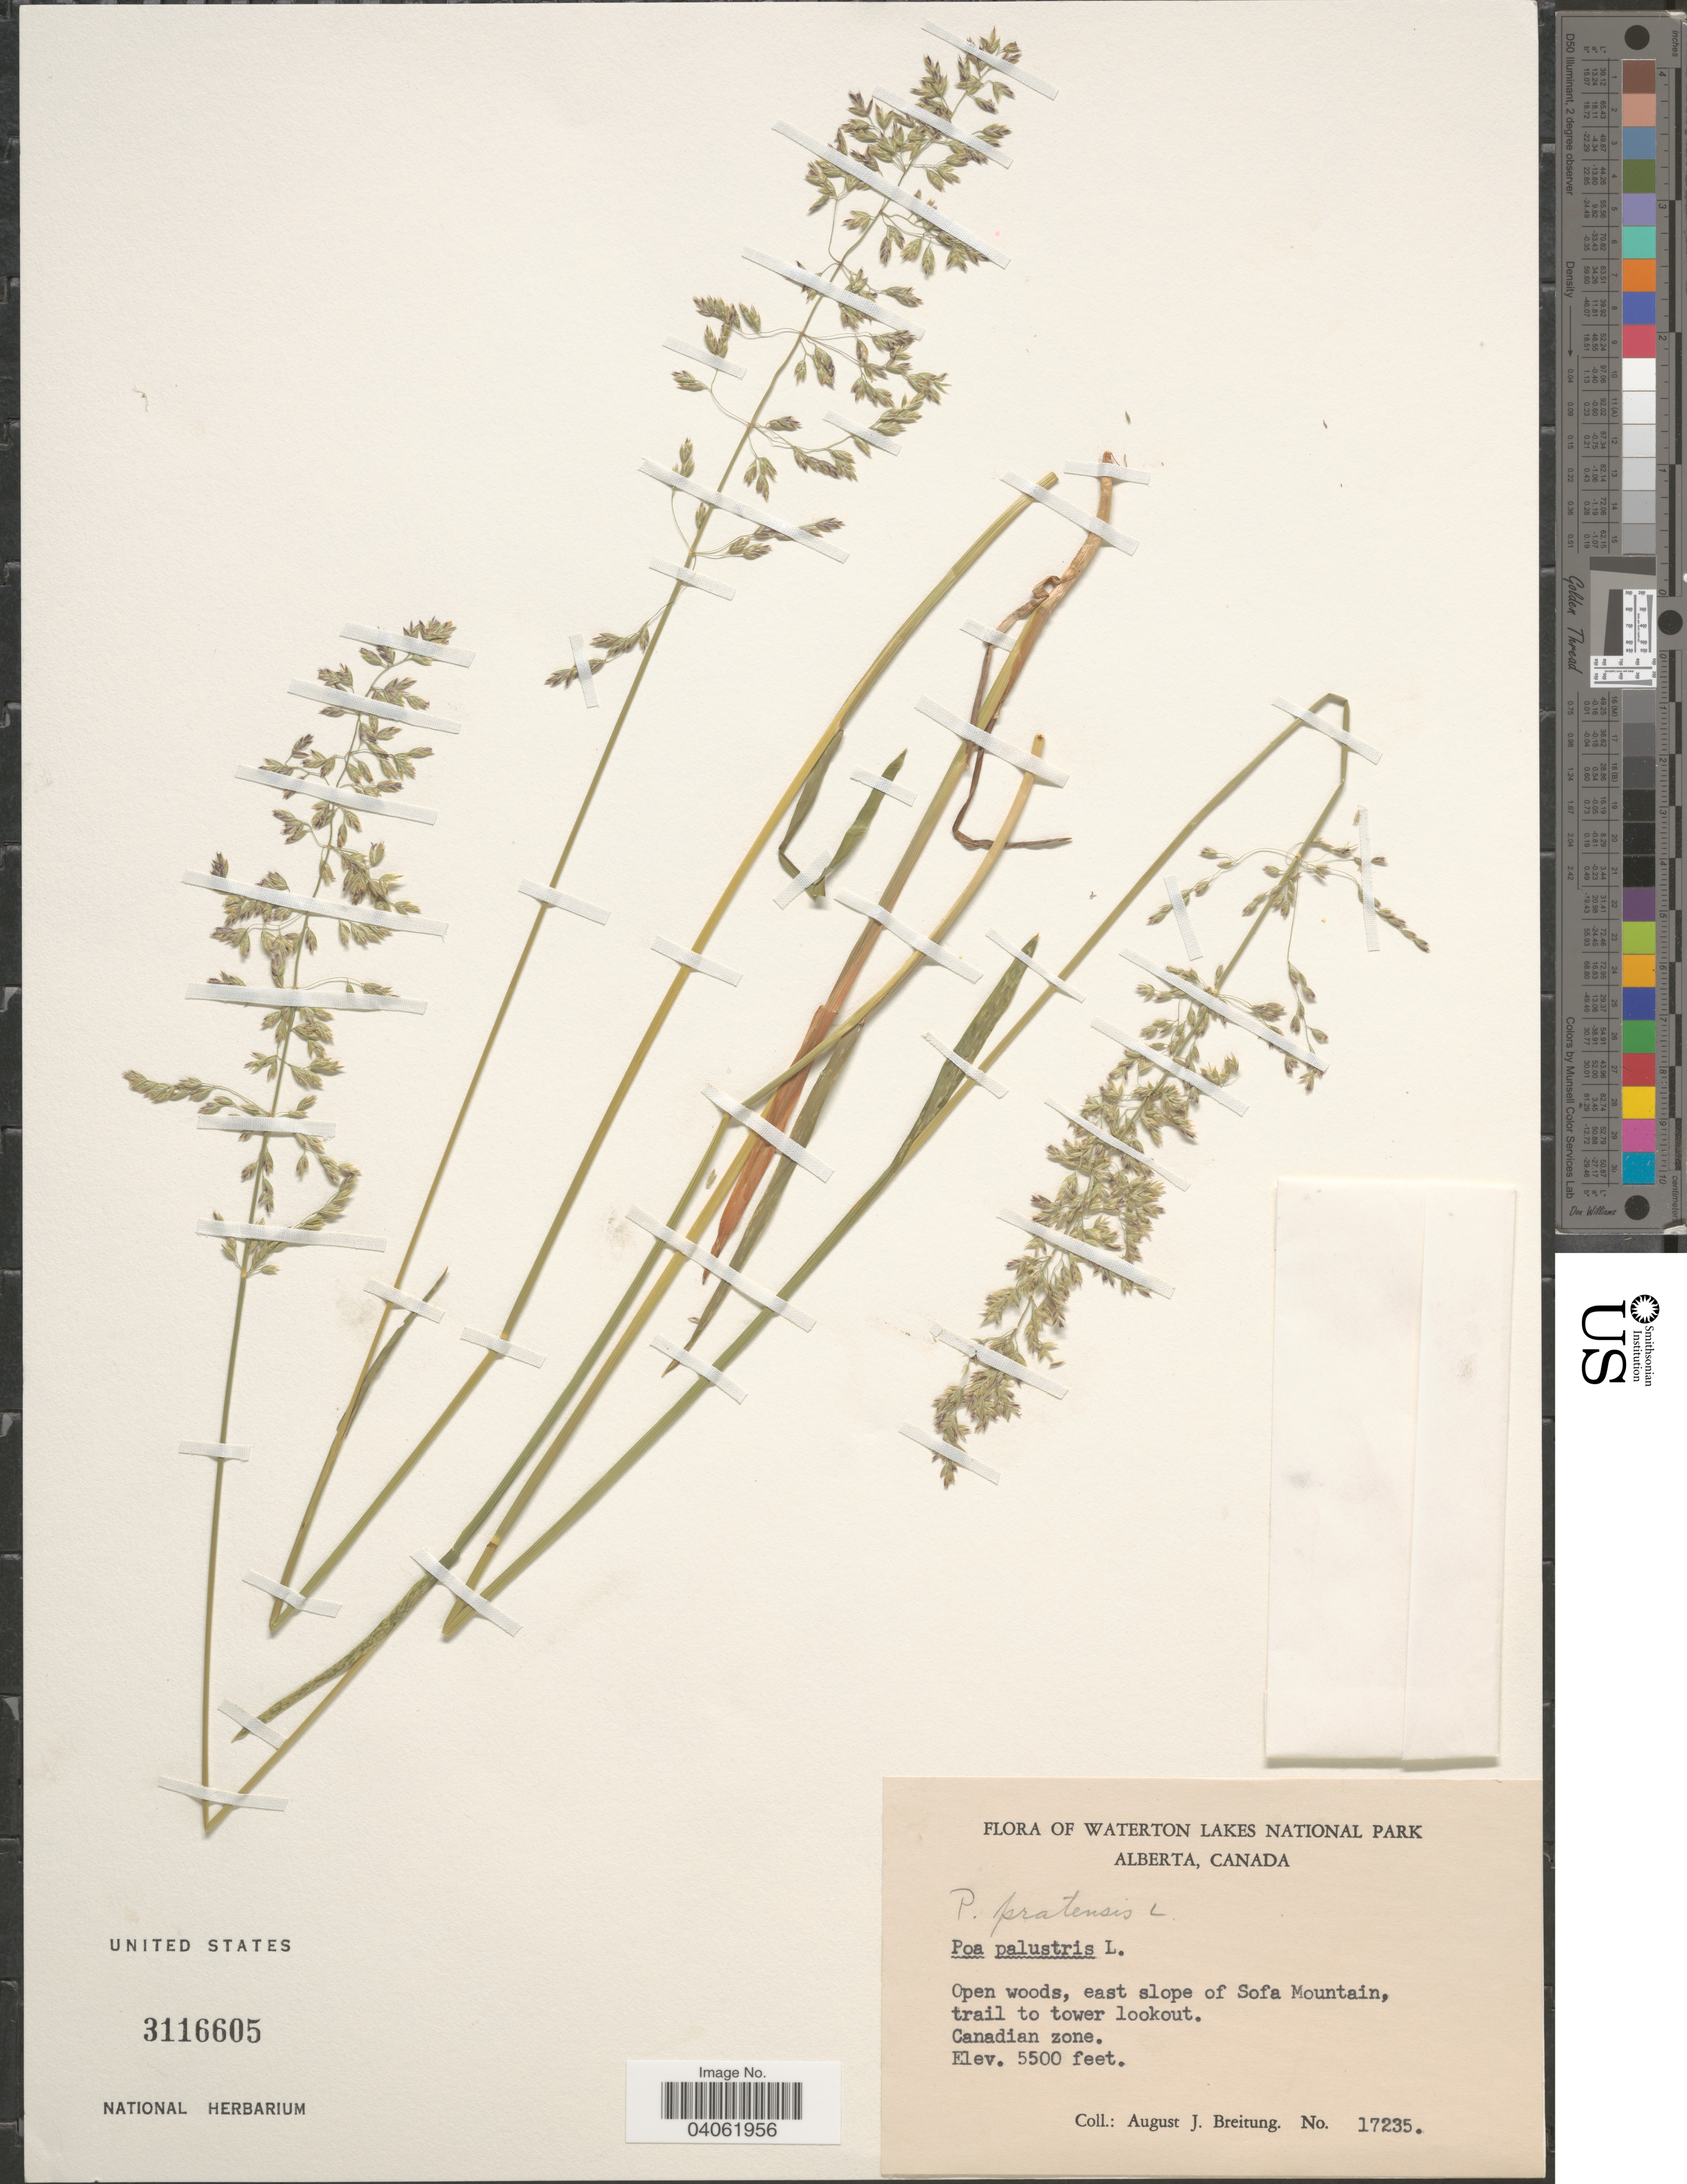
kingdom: Plantae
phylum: Tracheophyta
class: Liliopsida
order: Poales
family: Poaceae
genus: Poa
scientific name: Poa pratensis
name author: L.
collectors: A. Breitung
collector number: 17235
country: Canada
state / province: Alberta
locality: Waterton Lakes National Park. East slope of Sofa Mountain. Canadian zone.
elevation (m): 1676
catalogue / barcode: US 3116605